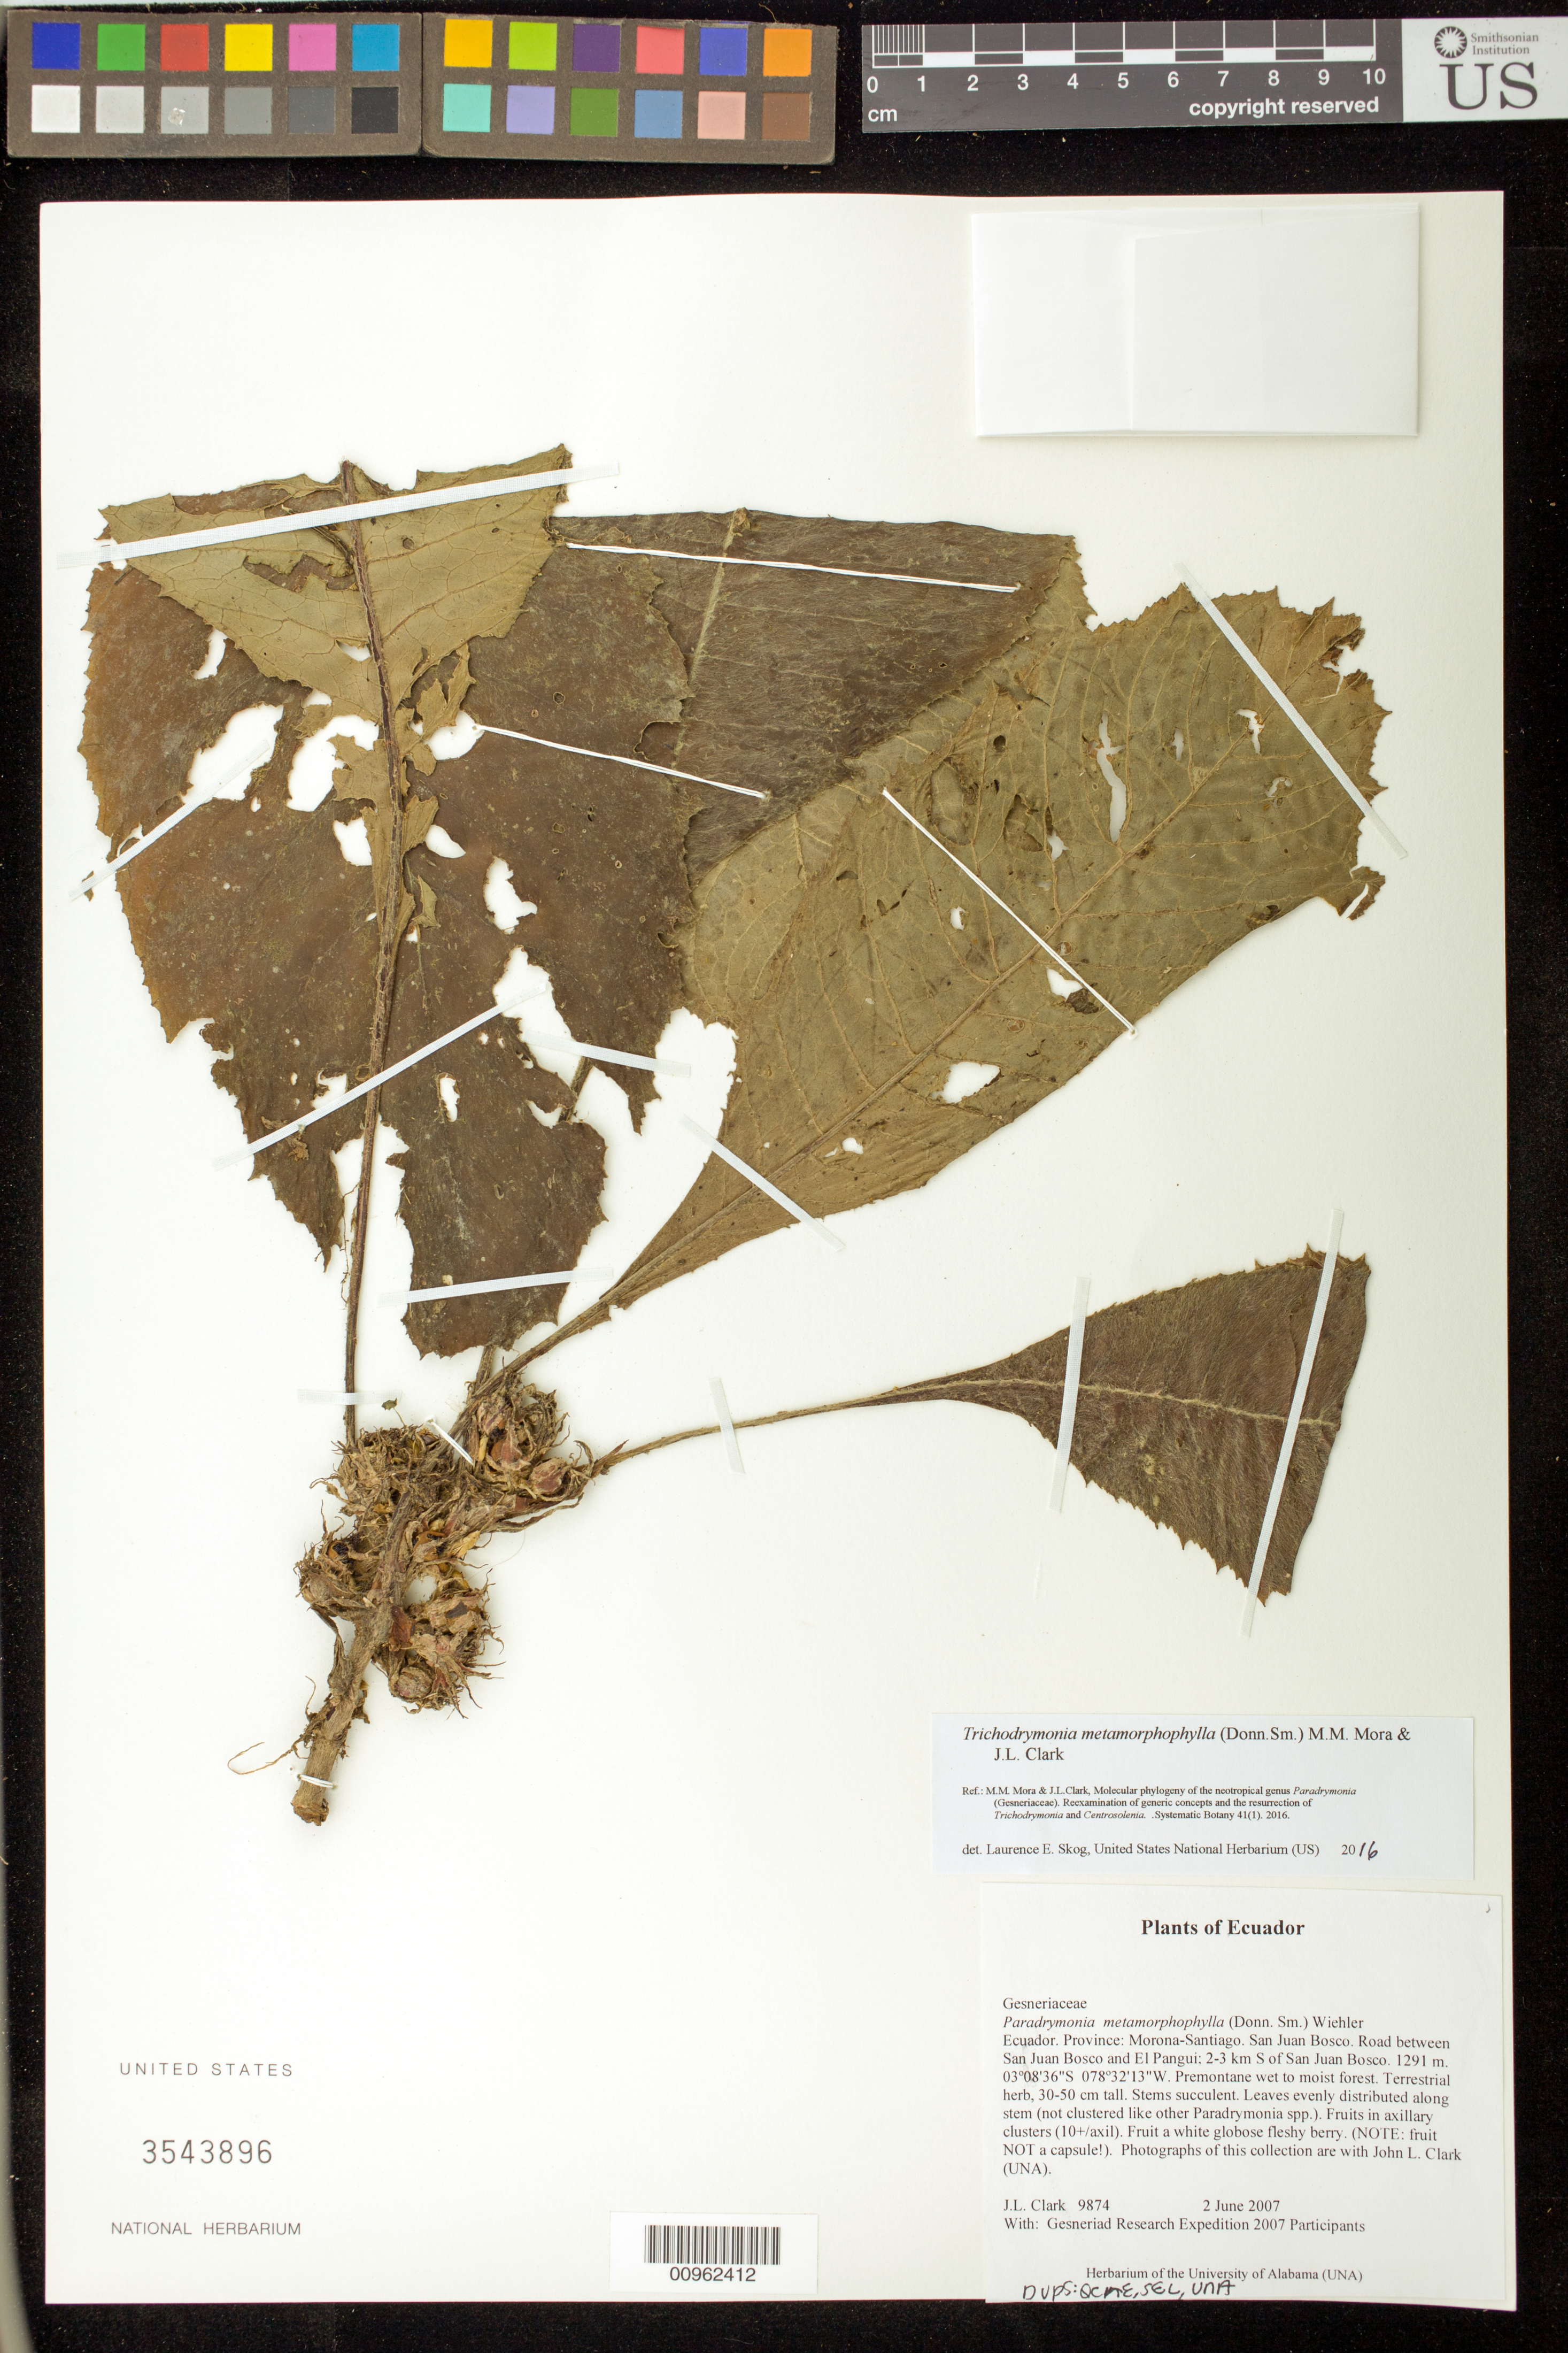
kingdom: Plantae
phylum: Tracheophyta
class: Magnoliopsida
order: Lamiales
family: Gesneriaceae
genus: Trichodrymonia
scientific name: Trichodrymonia metamorphophylla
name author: (Donn. Sm.) M.M. Mora & J.L. Clark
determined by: Skog, Laurence E.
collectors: J. L. Clark & Gesneriad Research Expedition 2007 Participants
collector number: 9874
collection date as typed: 02 Jun 2007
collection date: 2007-06-02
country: Ecuador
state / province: Morona-Santiago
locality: San Juan Bosco. Road between San Juan Bosco and El Pangui; 2-3 km S of San Juan Bosco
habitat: Premontane wet to moist forest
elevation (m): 1291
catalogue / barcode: US 3543896